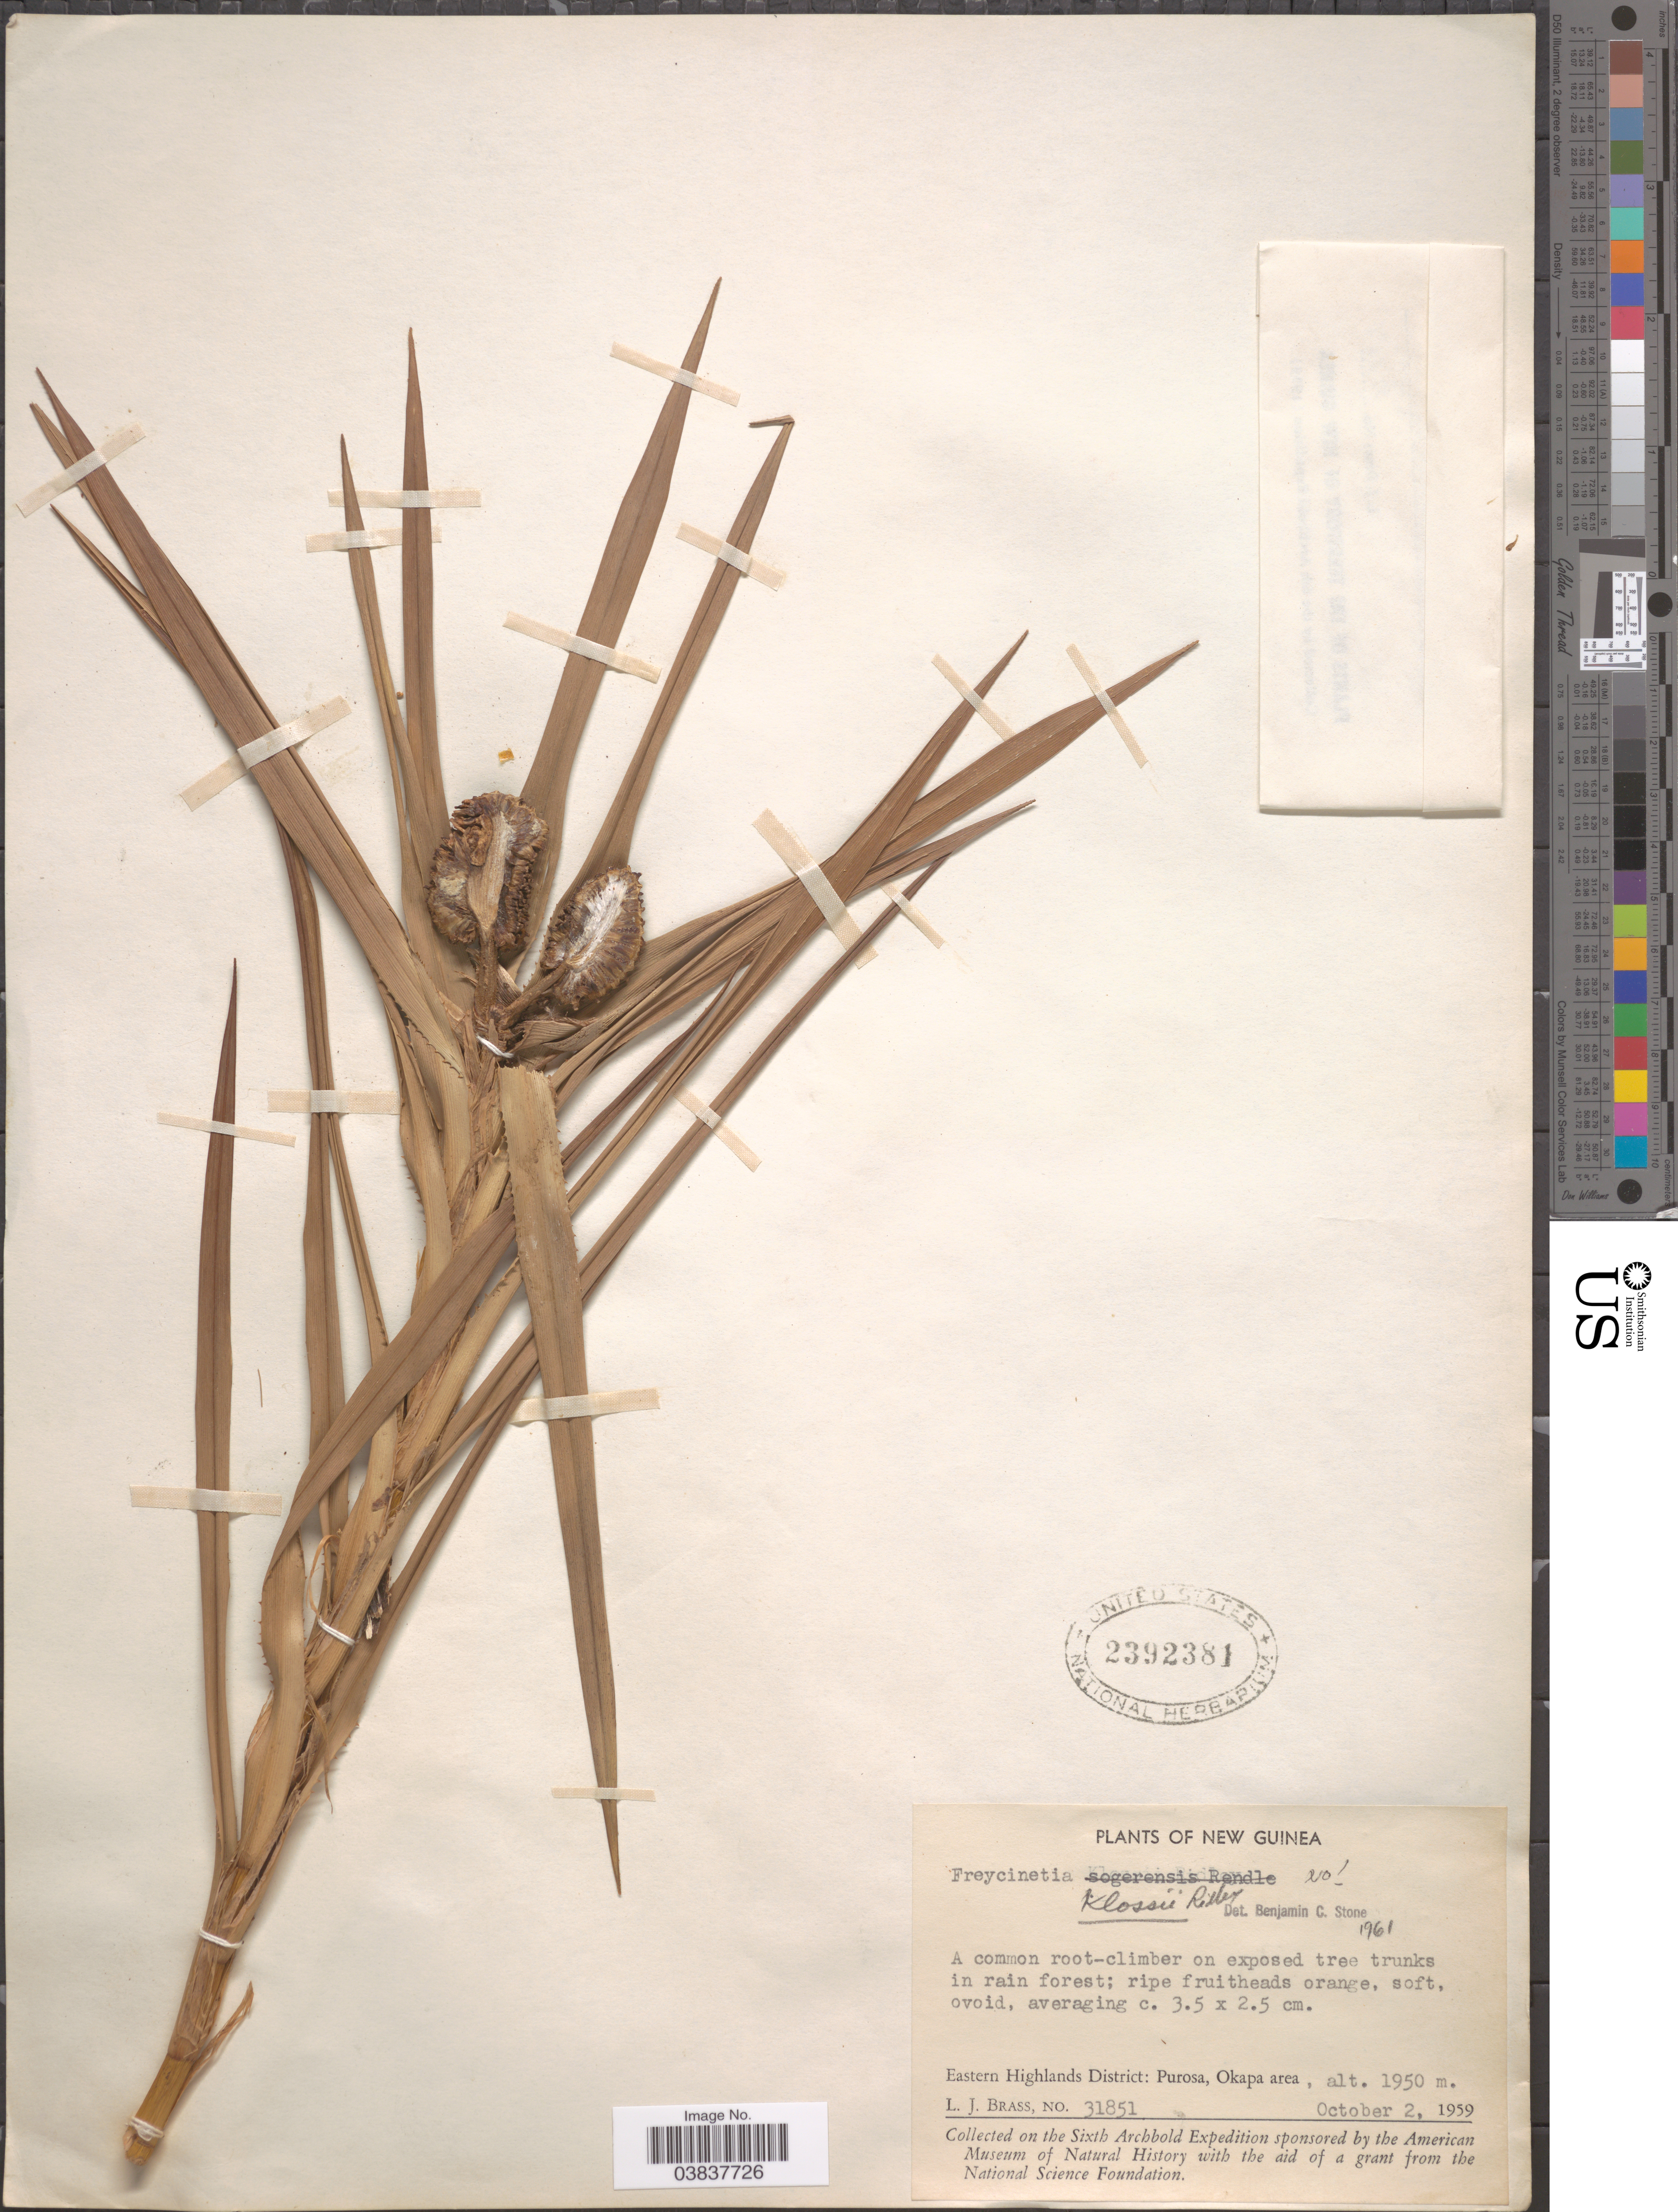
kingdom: Plantae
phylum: Tracheophyta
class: Liliopsida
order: Pandanales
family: Pandanaceae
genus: Freycinetia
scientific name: Freycinetia klossii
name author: Ridl.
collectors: L. J. Brass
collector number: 31851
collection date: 1959-10-02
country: Papua New Guinea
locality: New Guinea. Eastern Highlands District: Purosa, Okapa area.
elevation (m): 1950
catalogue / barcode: US 2392381